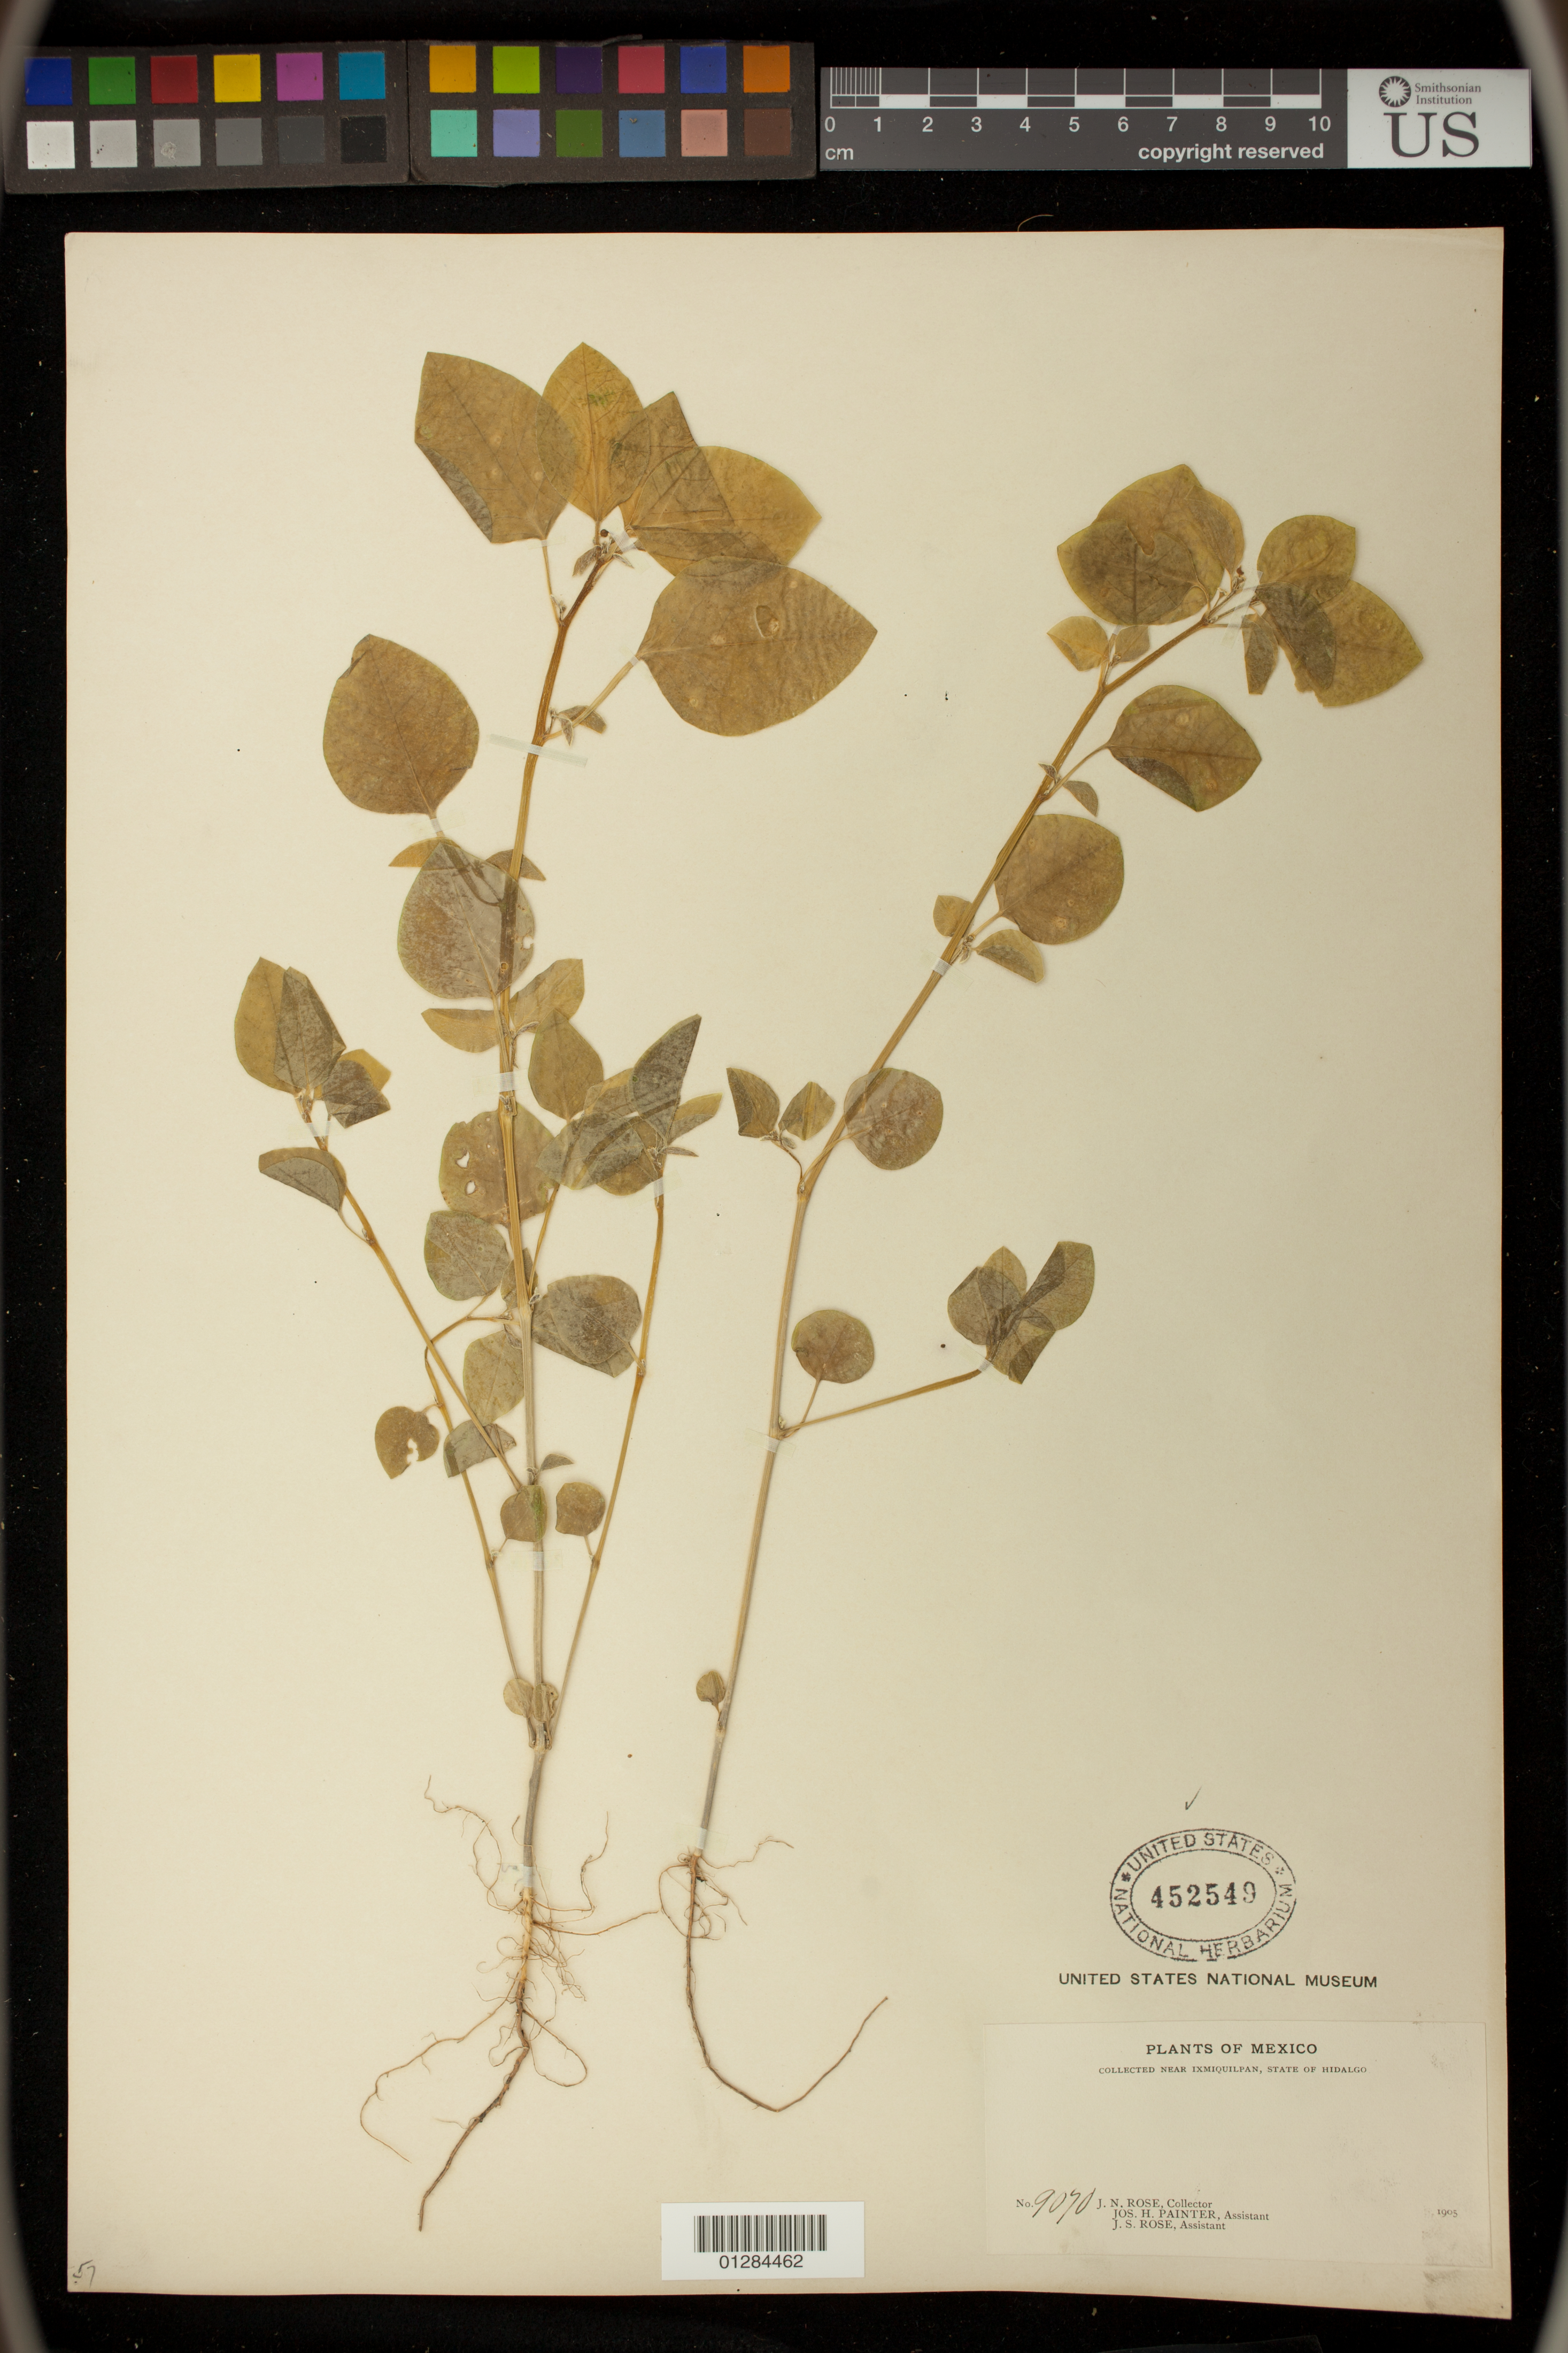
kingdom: Plantae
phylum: Tracheophyta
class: Magnoliopsida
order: Malpighiales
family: Euphorbiaceae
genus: Euphorbia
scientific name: Euphorbia triphylla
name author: (Klotzsch & Garcke) Oudejans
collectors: J. N. Rose, J. S. Rose & J. H. Painter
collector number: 9070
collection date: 1905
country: Mexico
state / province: Hidalgo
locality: Near Ixmiquilpan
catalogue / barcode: US 452549